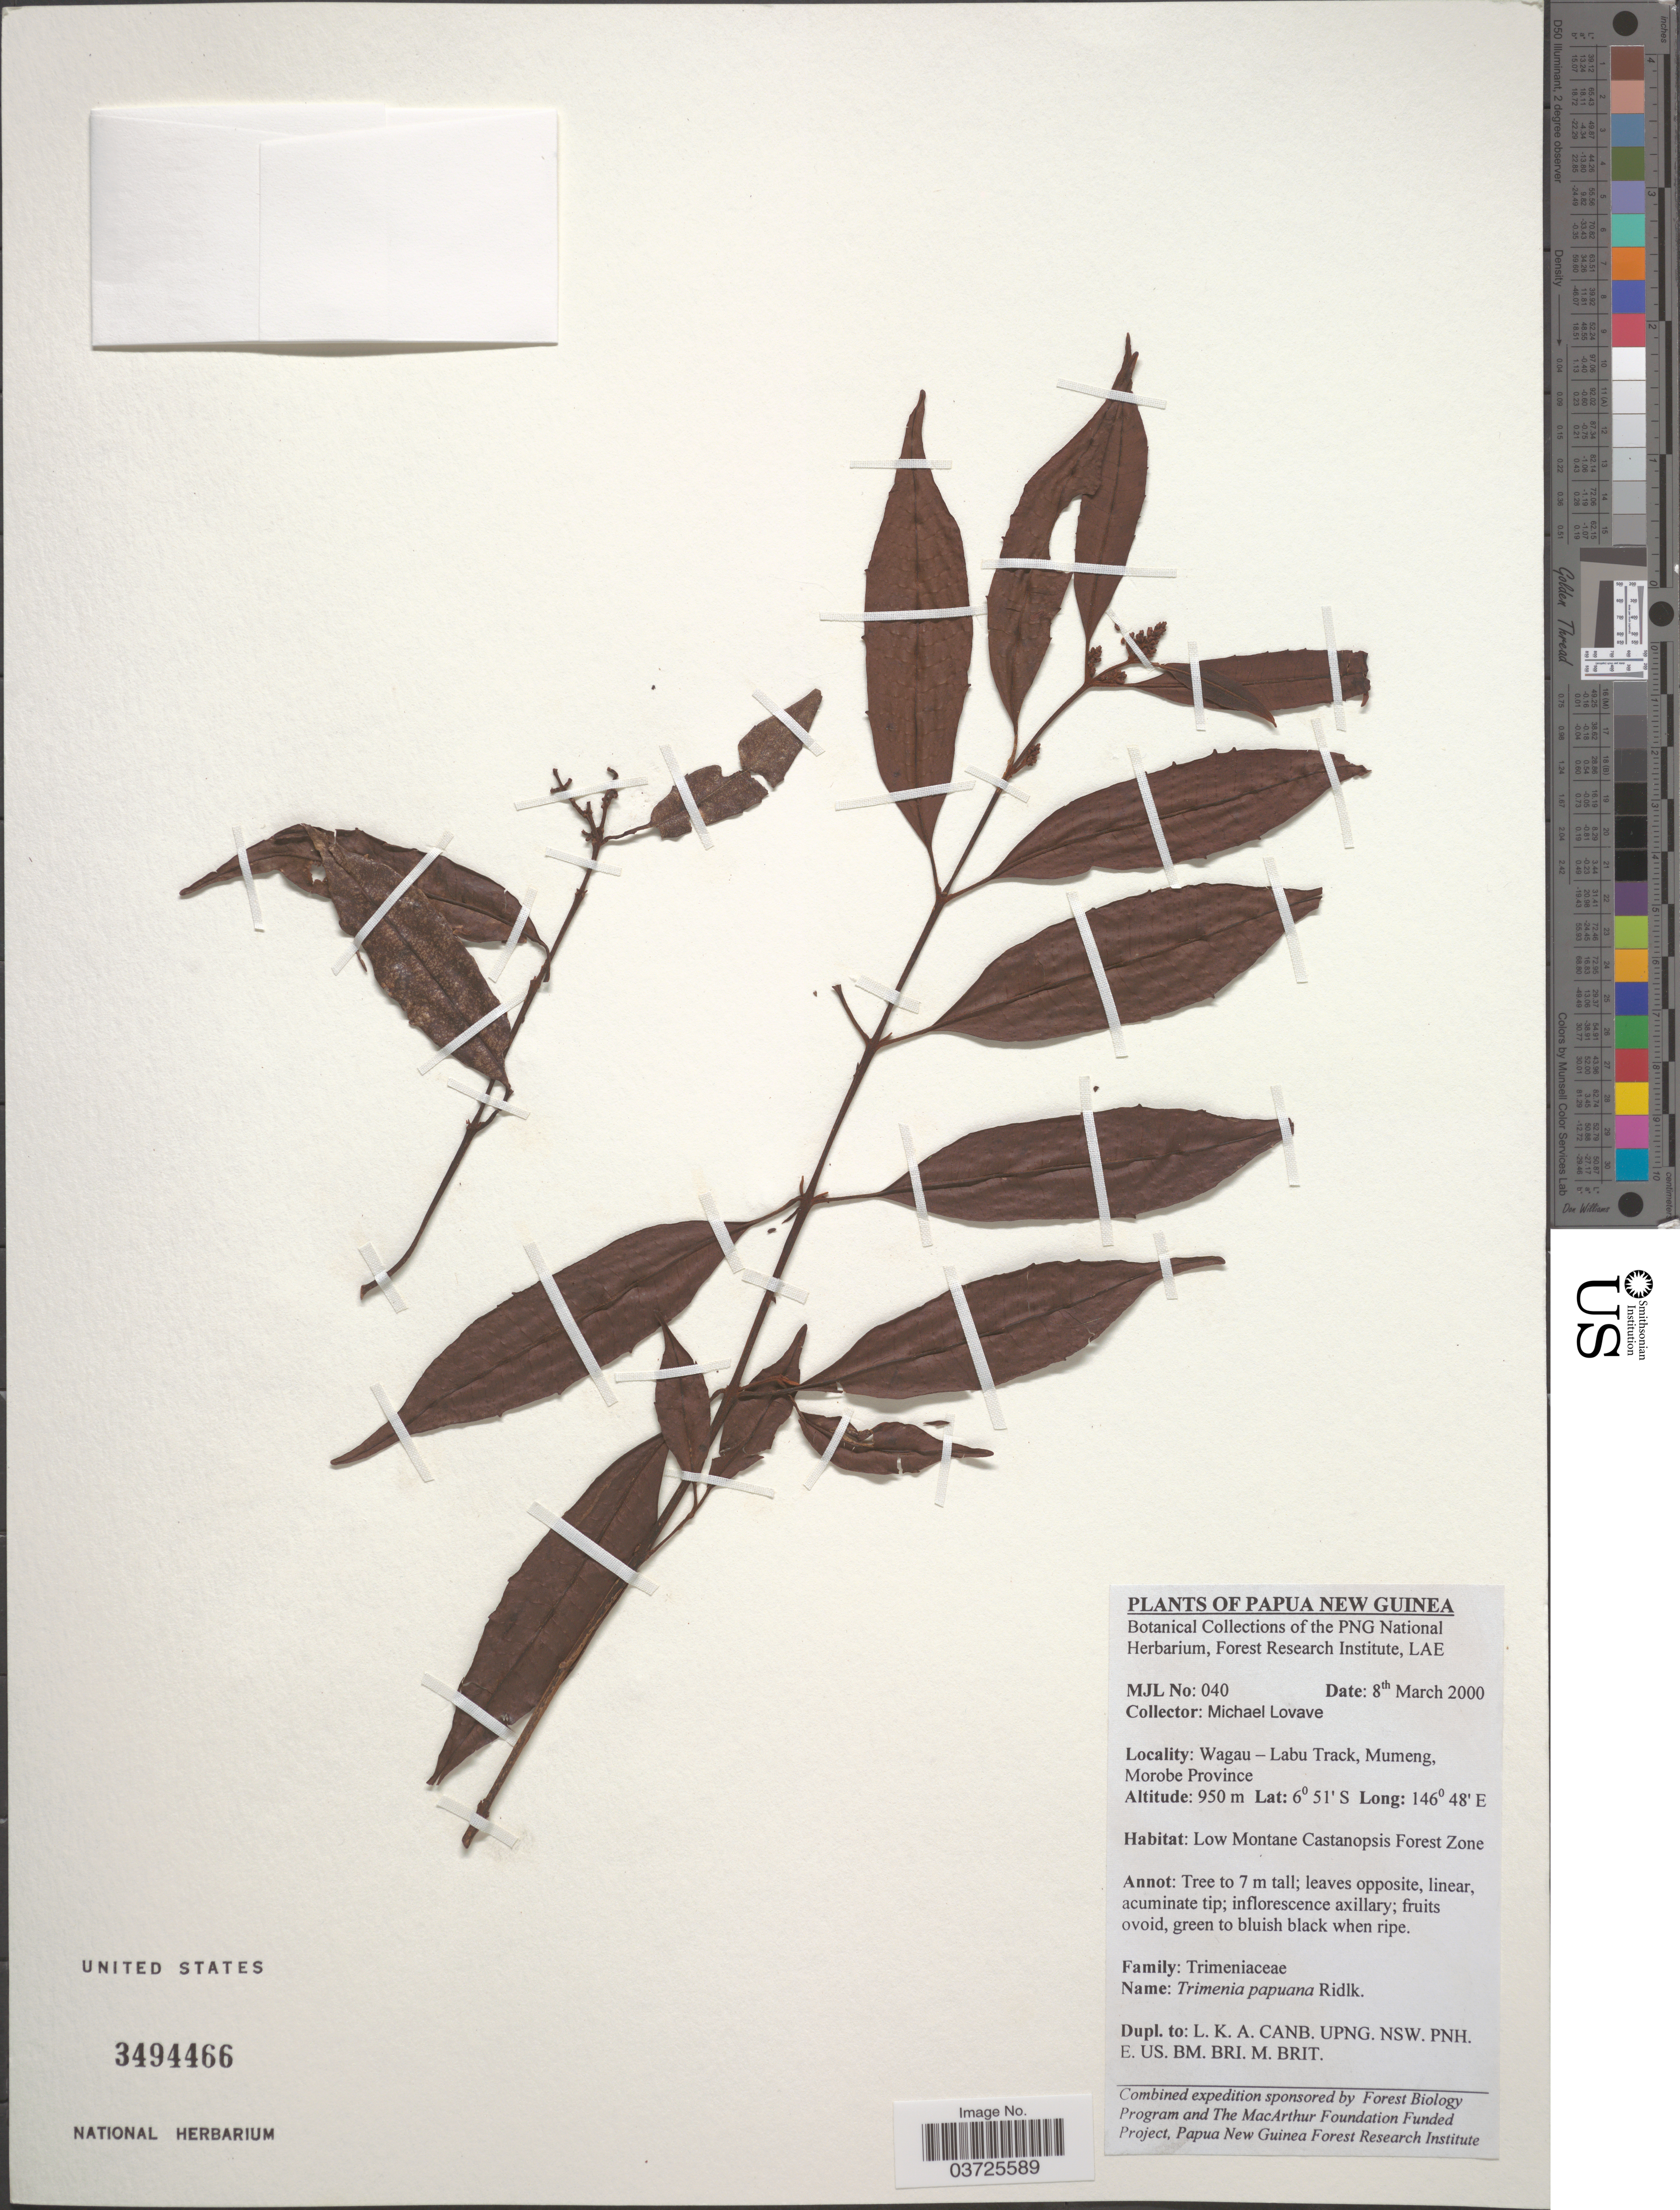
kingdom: Plantae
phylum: Tracheophyta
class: Magnoliopsida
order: Austrobaileyales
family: Trimeniaceae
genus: Trimenia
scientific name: Trimenia papuana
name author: Ridl.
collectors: M. Lovave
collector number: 040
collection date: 2000-03-08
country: Papua New Guinea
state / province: Morobe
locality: Wagau - Labu Track, Mumeng.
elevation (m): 950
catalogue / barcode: US 3494466